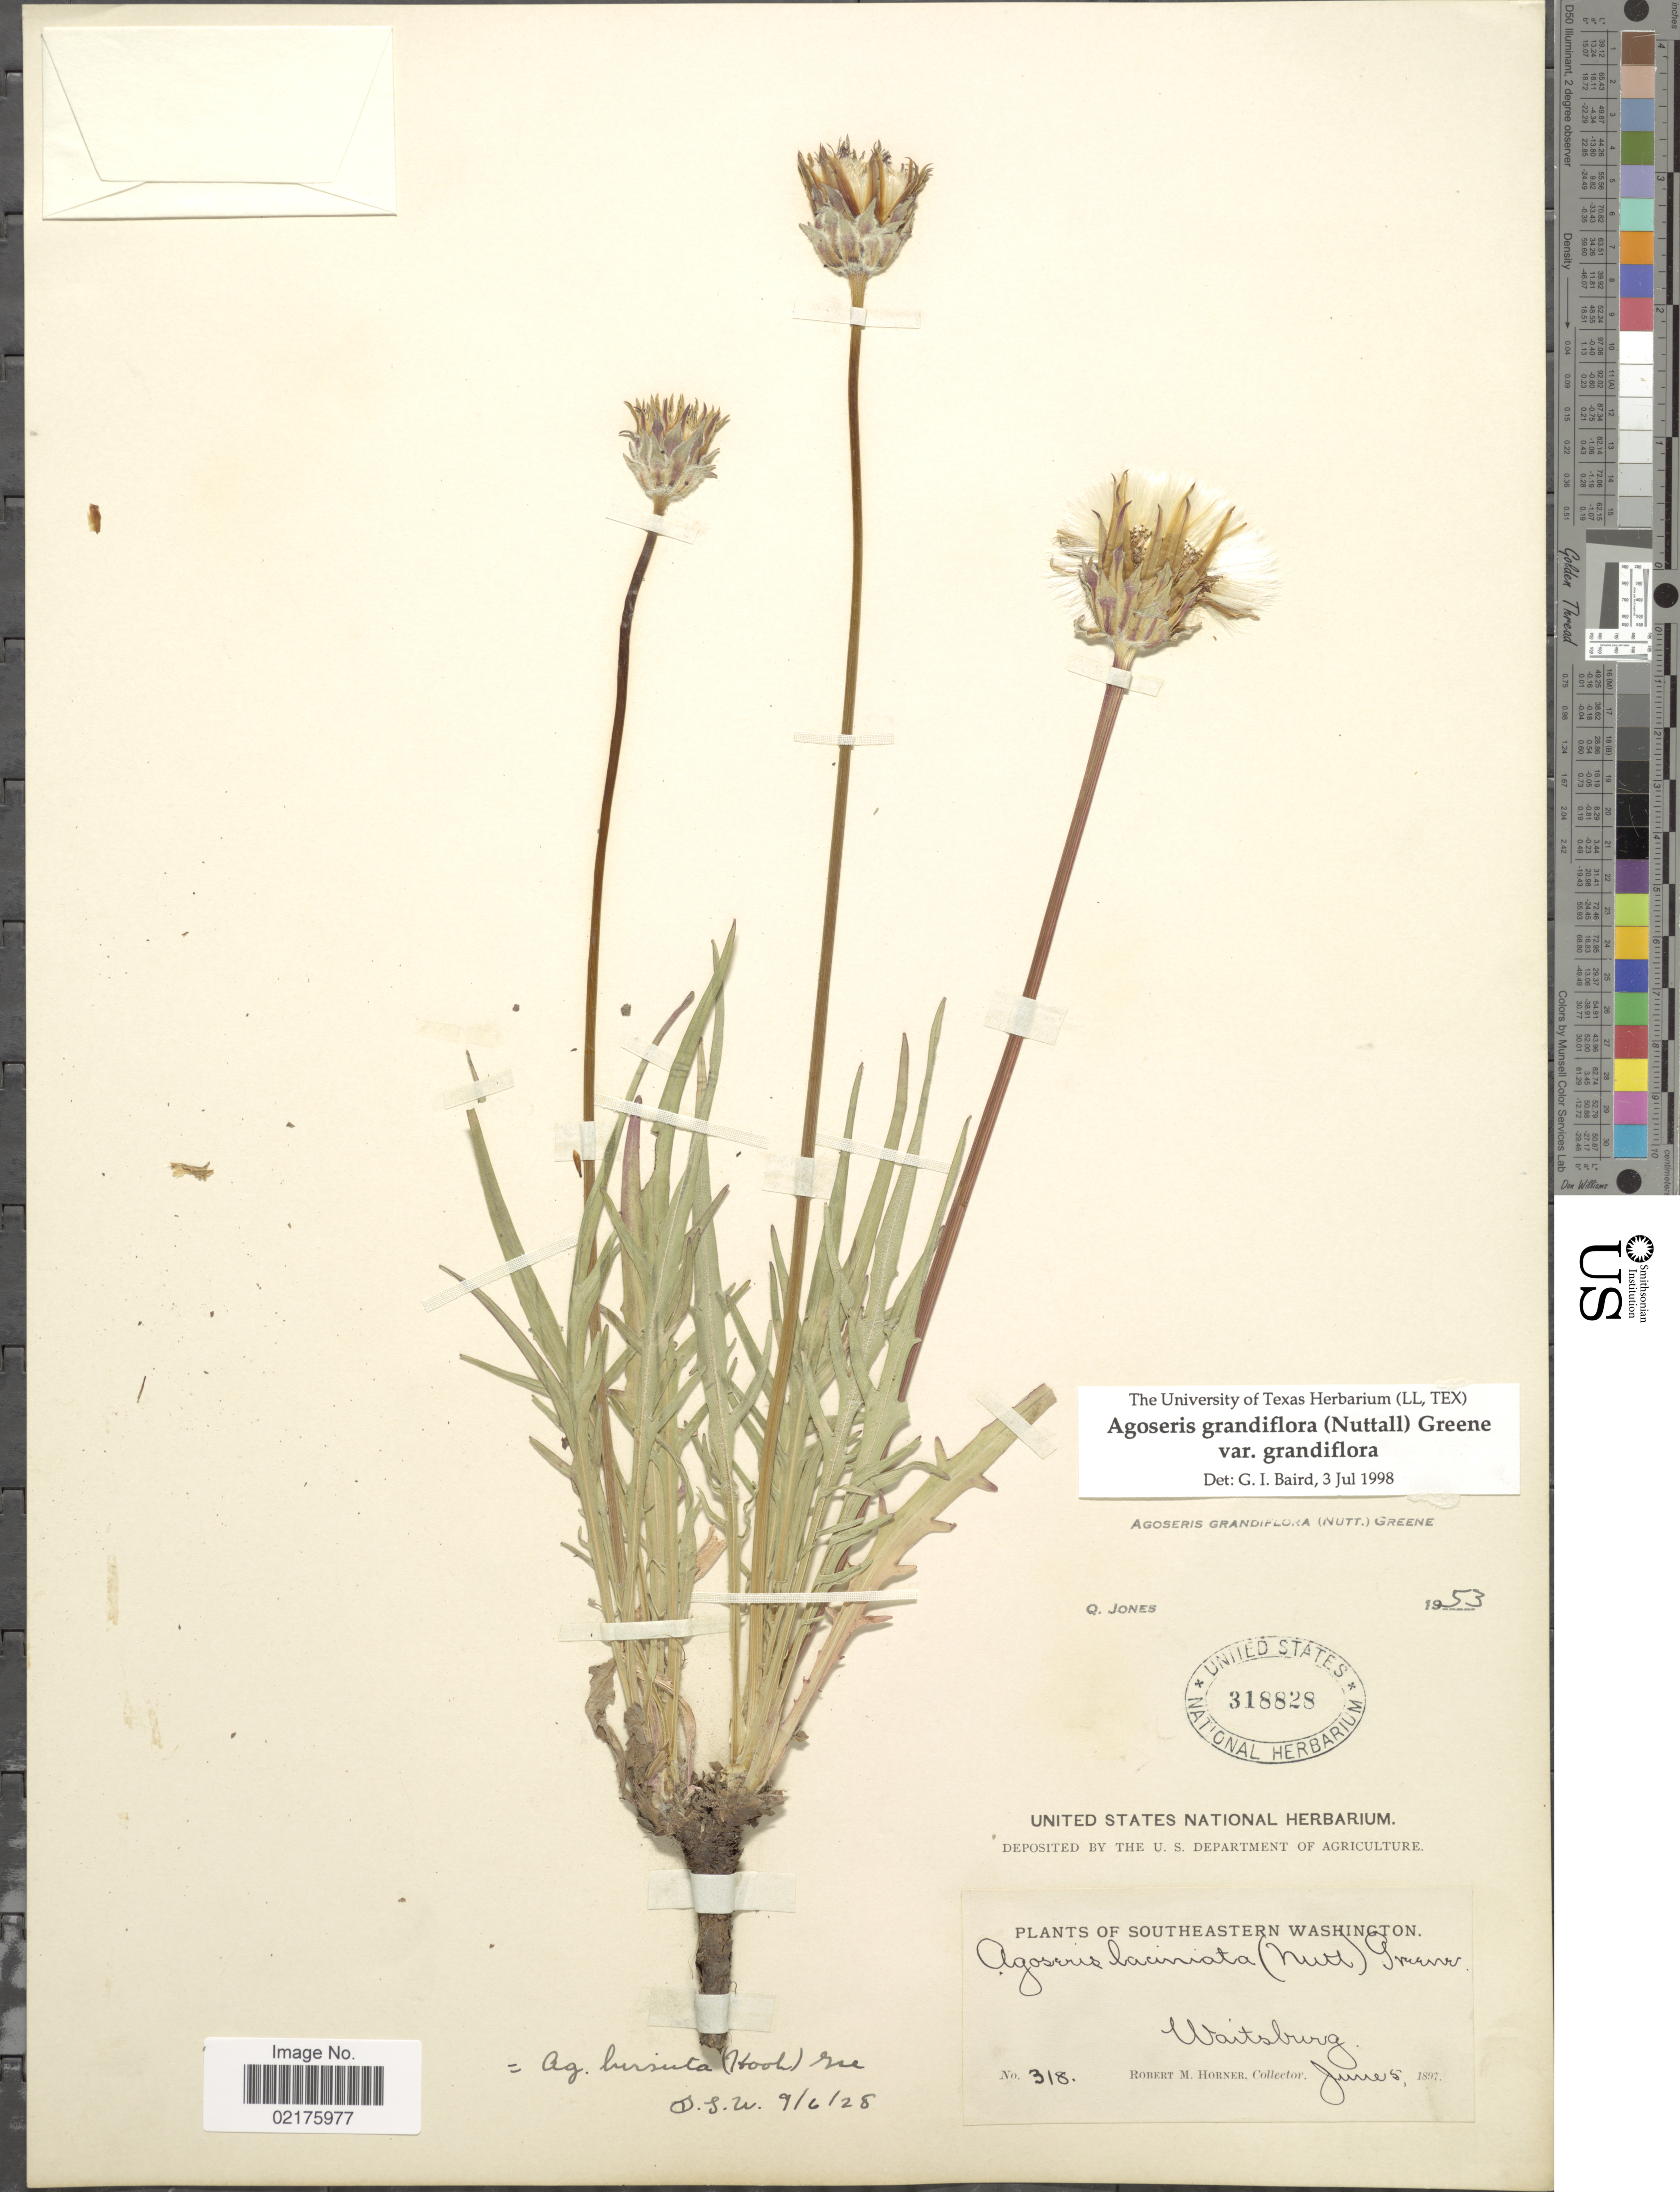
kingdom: Plantae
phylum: Tracheophyta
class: Magnoliopsida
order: Asterales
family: Asteraceae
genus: Agoseris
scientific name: Agoseris grandiflora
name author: (Nutt.) Greene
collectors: R. Horner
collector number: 318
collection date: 1897-06-05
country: United States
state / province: Washington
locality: Southeastern Washington, Waitsburg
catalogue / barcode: US 318828